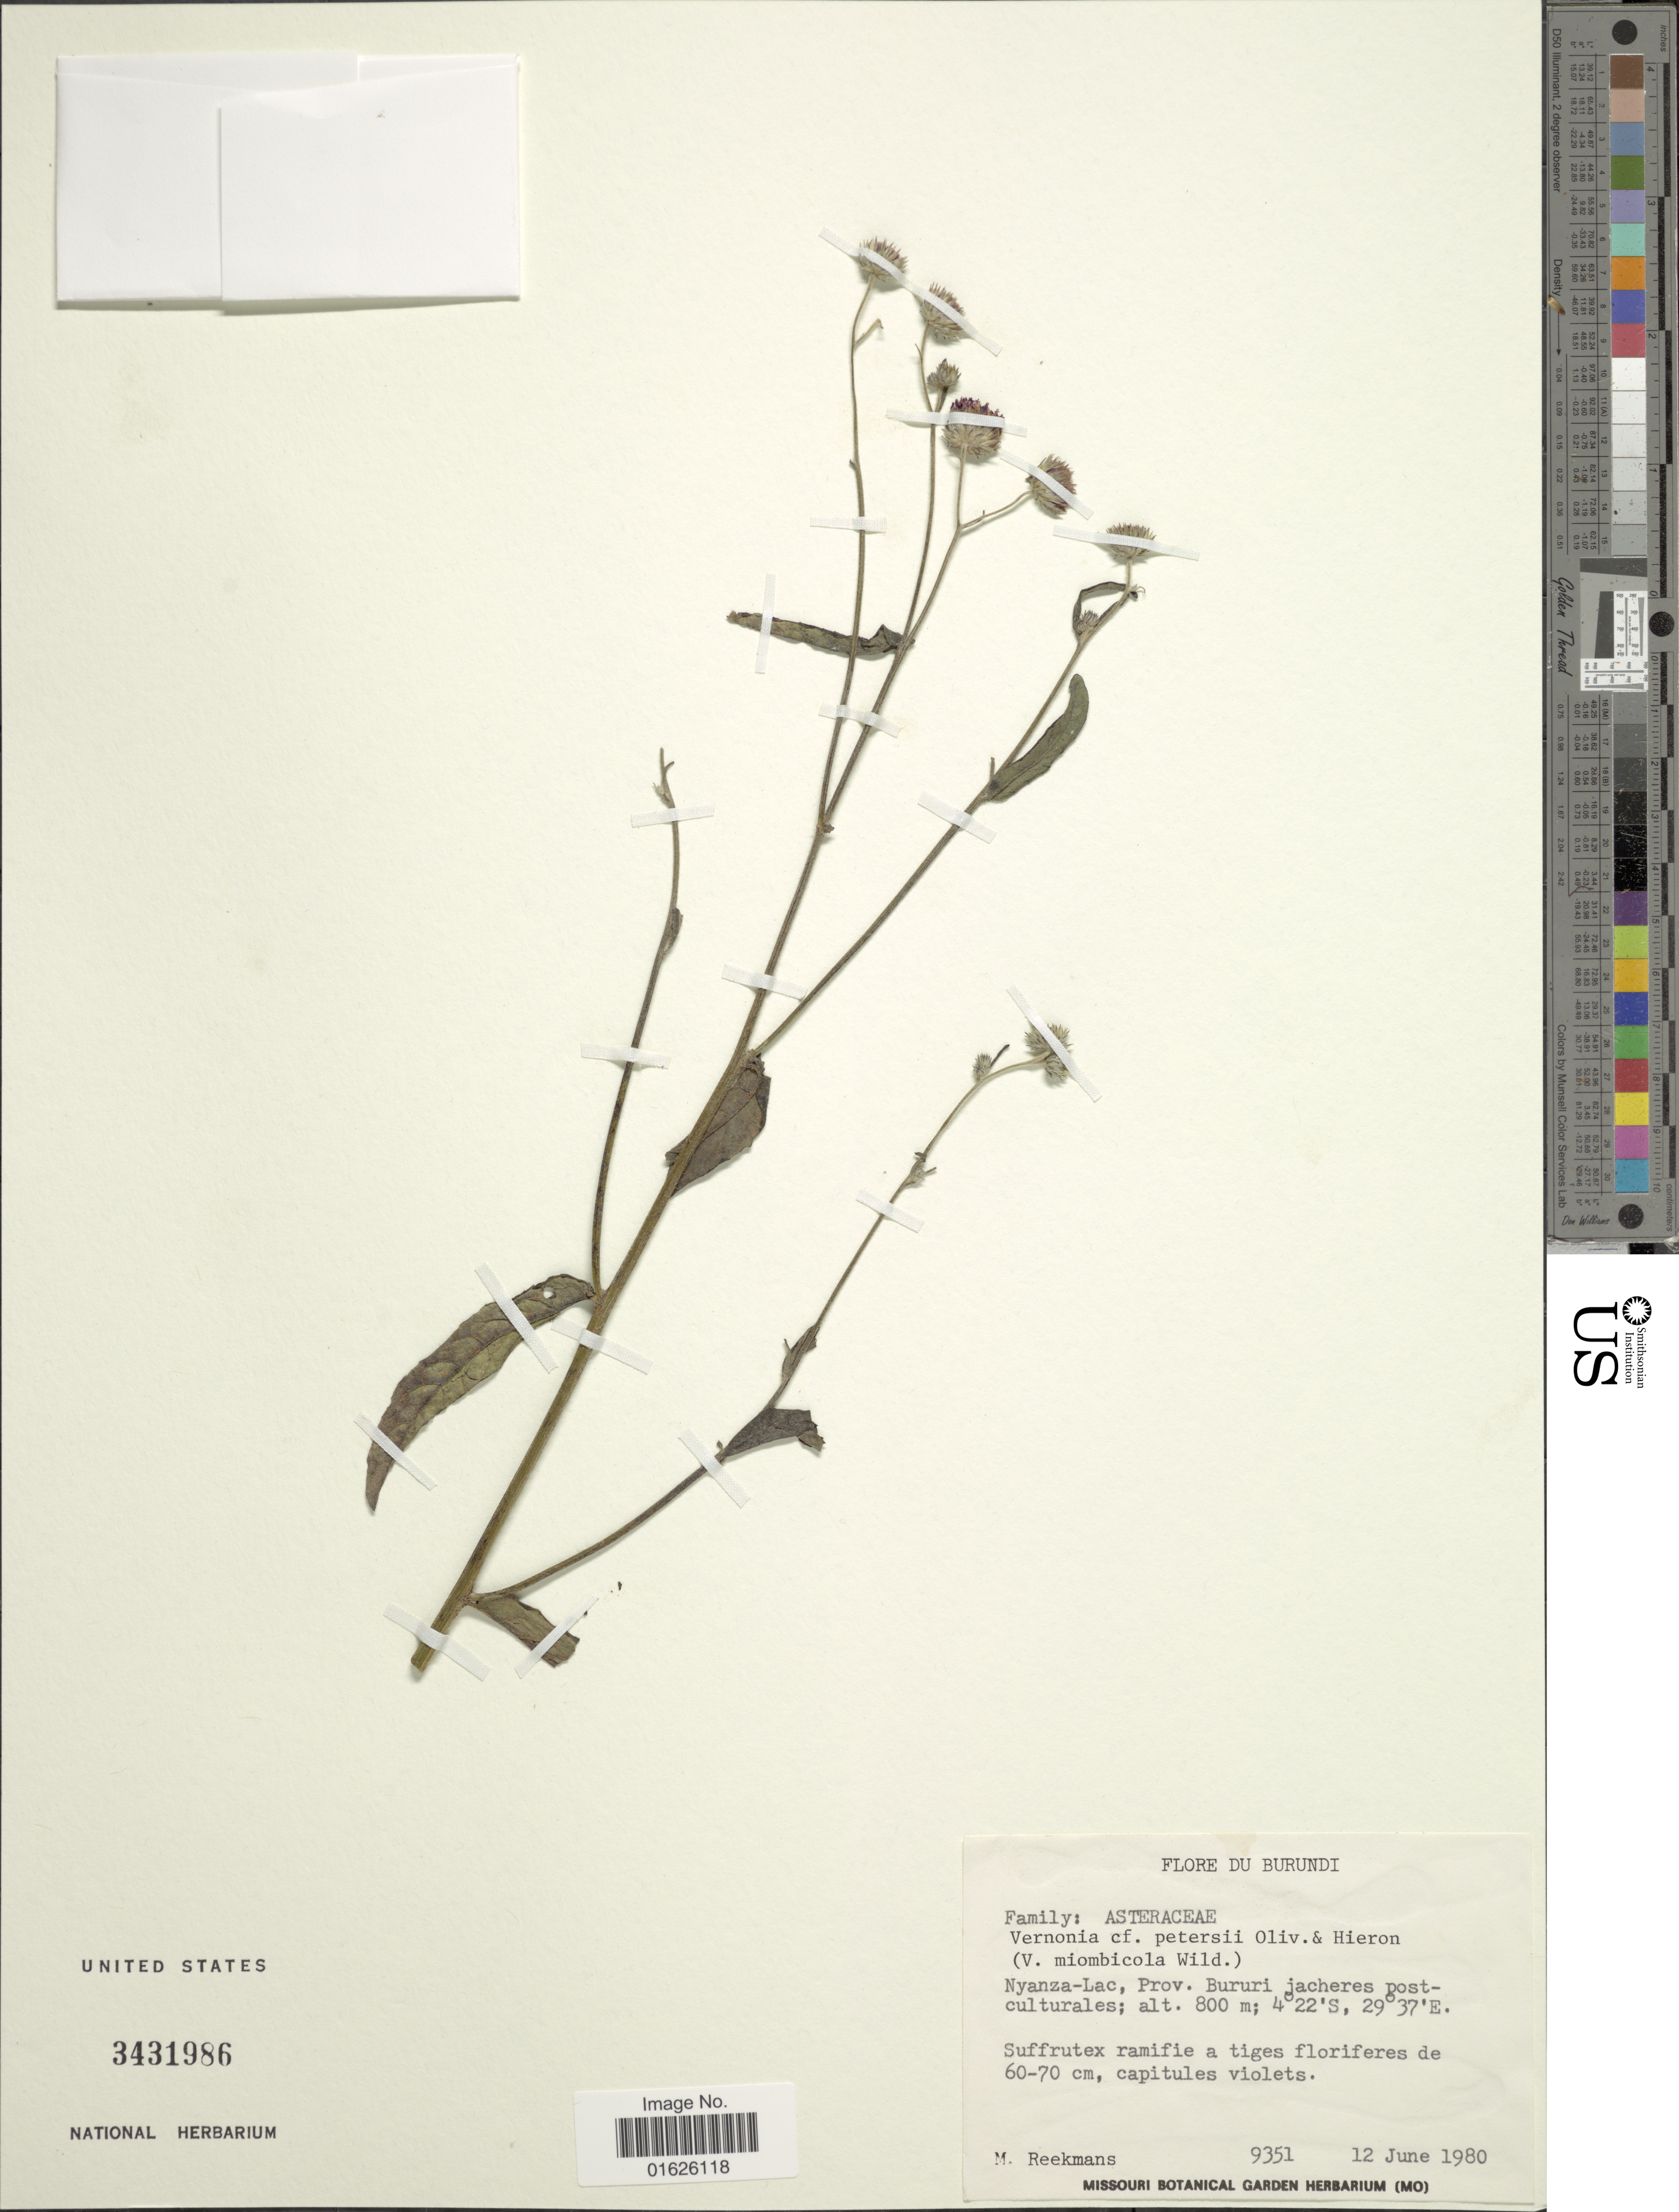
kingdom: Plantae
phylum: Tracheophyta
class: Magnoliopsida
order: Asterales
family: Asteraceae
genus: Vernoniastrum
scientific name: Vernoniastrum latifolium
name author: (Steetz) H. Rob.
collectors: M. Reekmans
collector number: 9351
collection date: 1980-06-12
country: Burundi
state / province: Bururi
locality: Nyanza - Lac, Prov. Bururi jacheres Post - culturales.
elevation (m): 800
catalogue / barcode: US 3431986